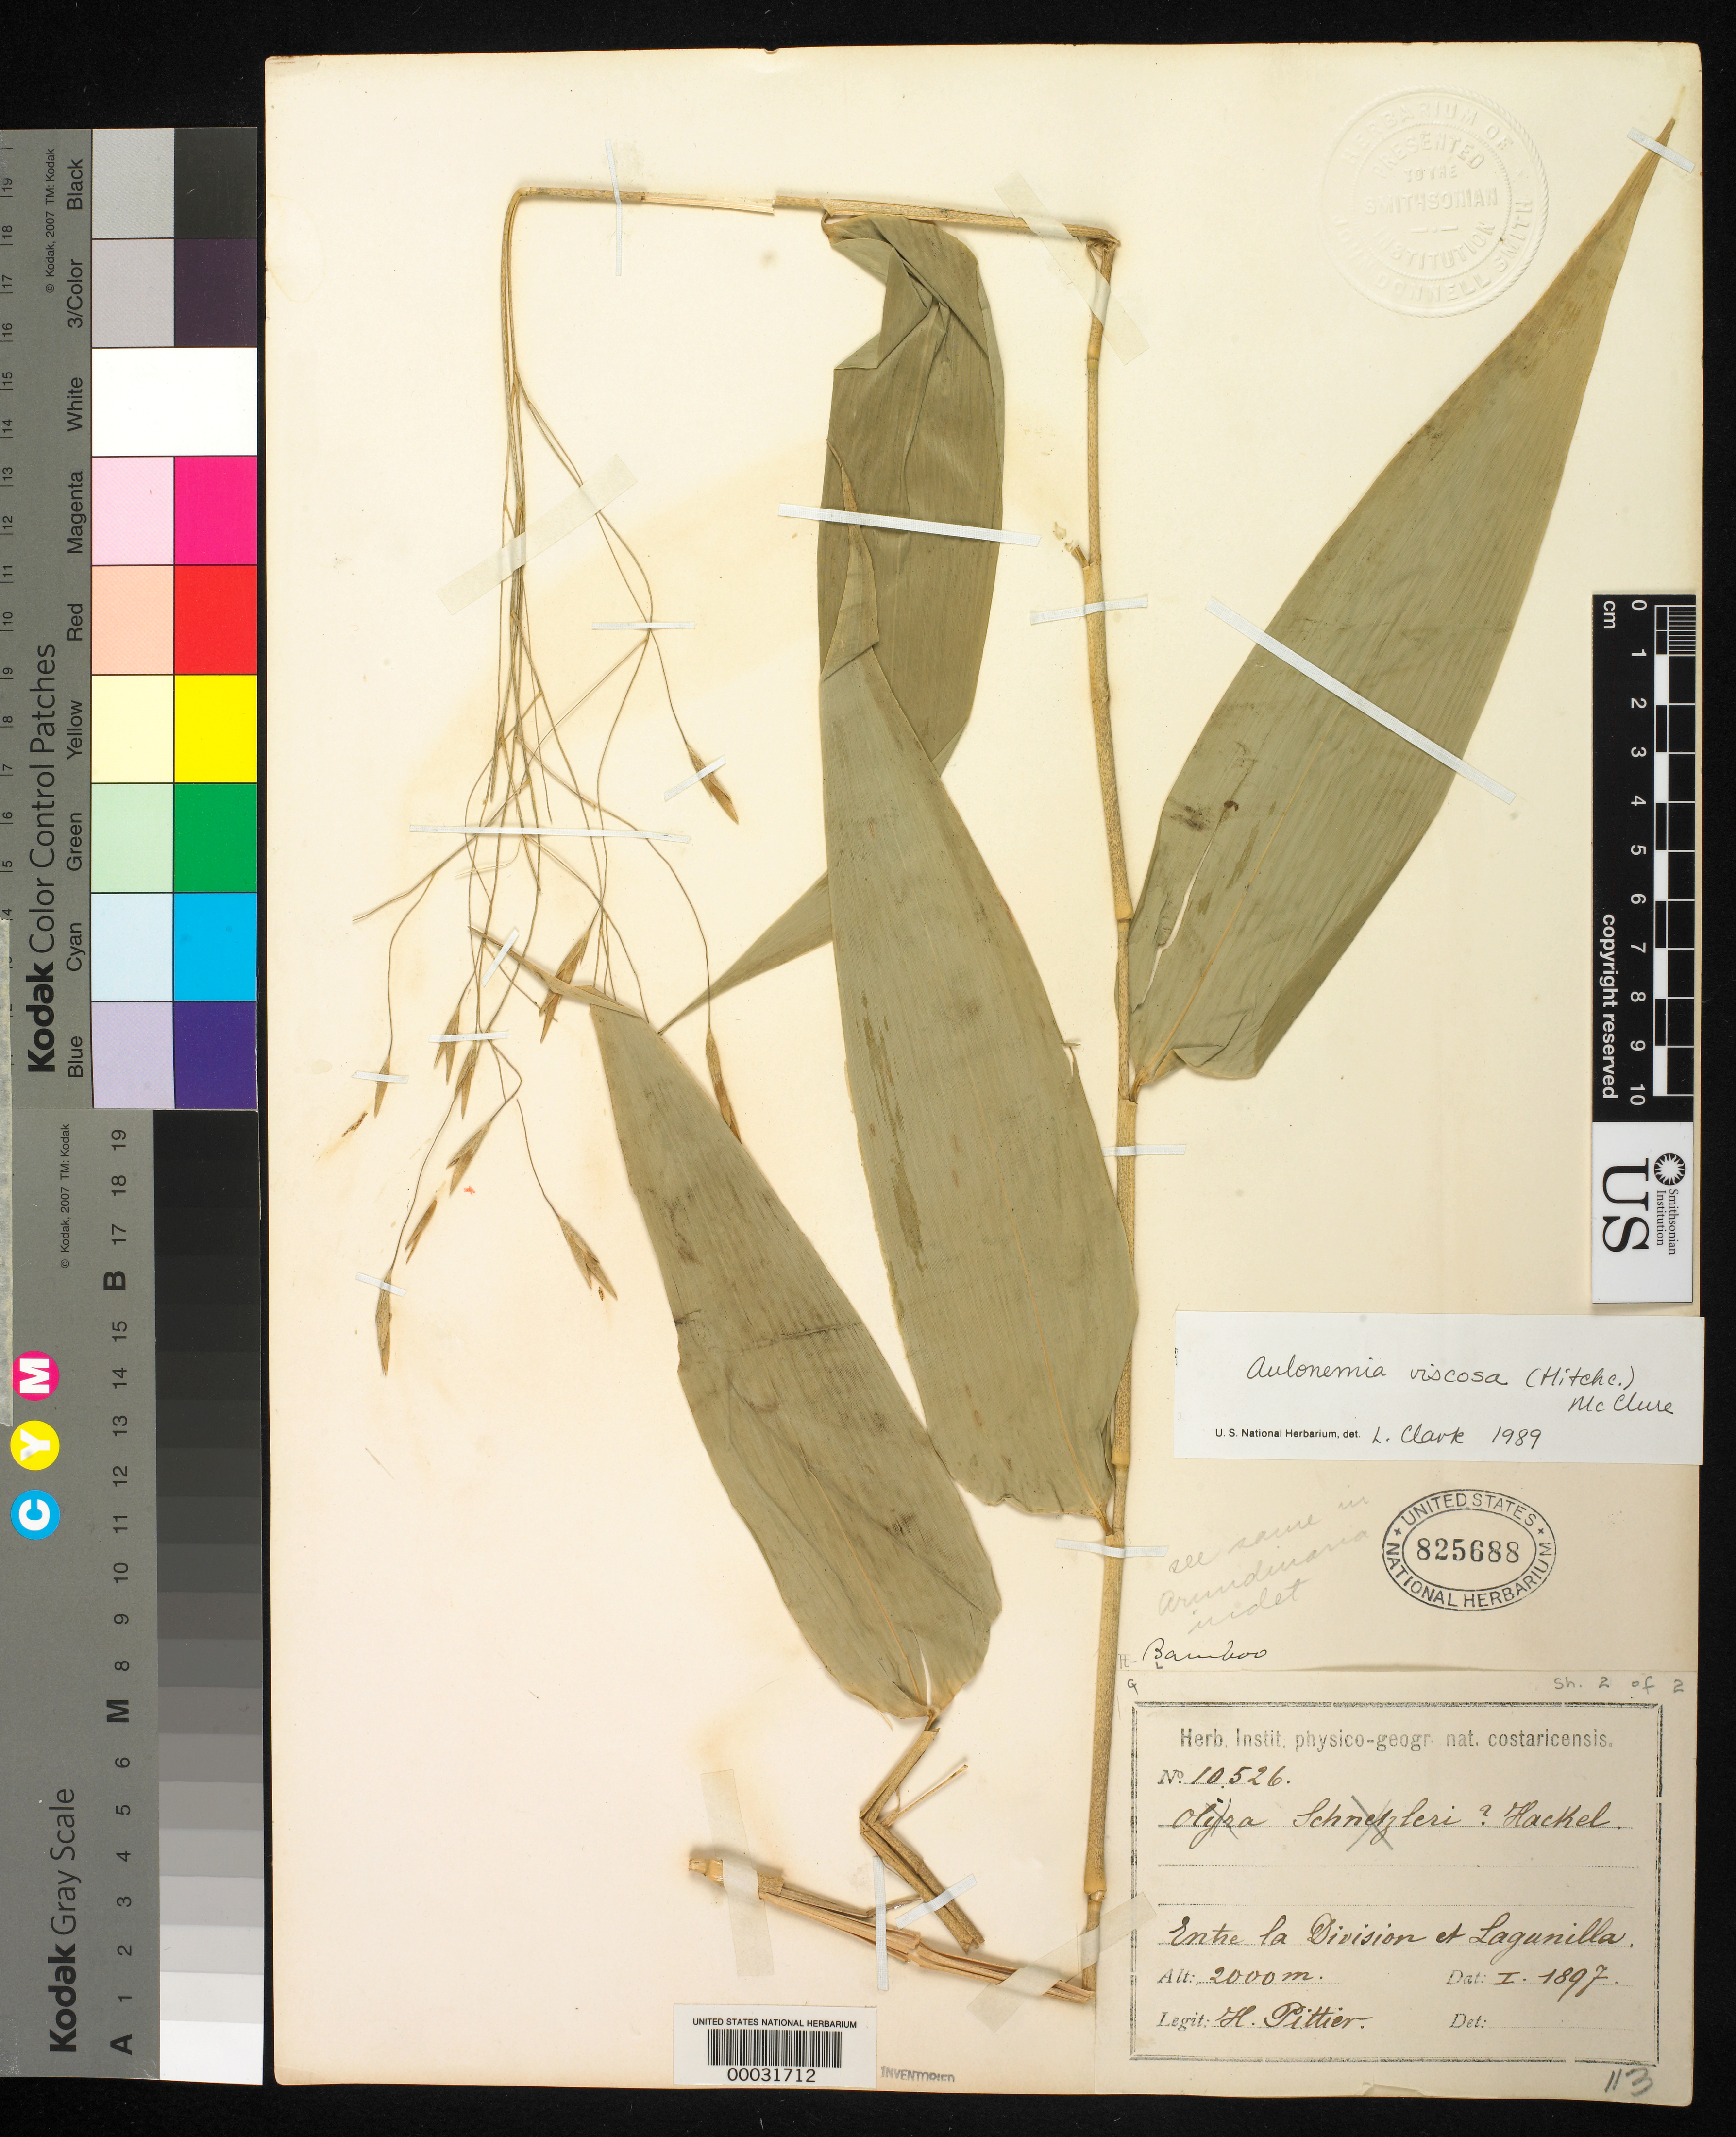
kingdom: Plantae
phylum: Tracheophyta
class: Liliopsida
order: Poales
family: Poaceae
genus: Aulonemia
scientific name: Aulonemia viscosa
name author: (Hitchc.) McClure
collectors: A. Pittier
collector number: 10526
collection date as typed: Jan 1897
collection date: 1897-01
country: Costa Rica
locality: Entre La Division et Lagunilla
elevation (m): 2000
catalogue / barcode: US 825688